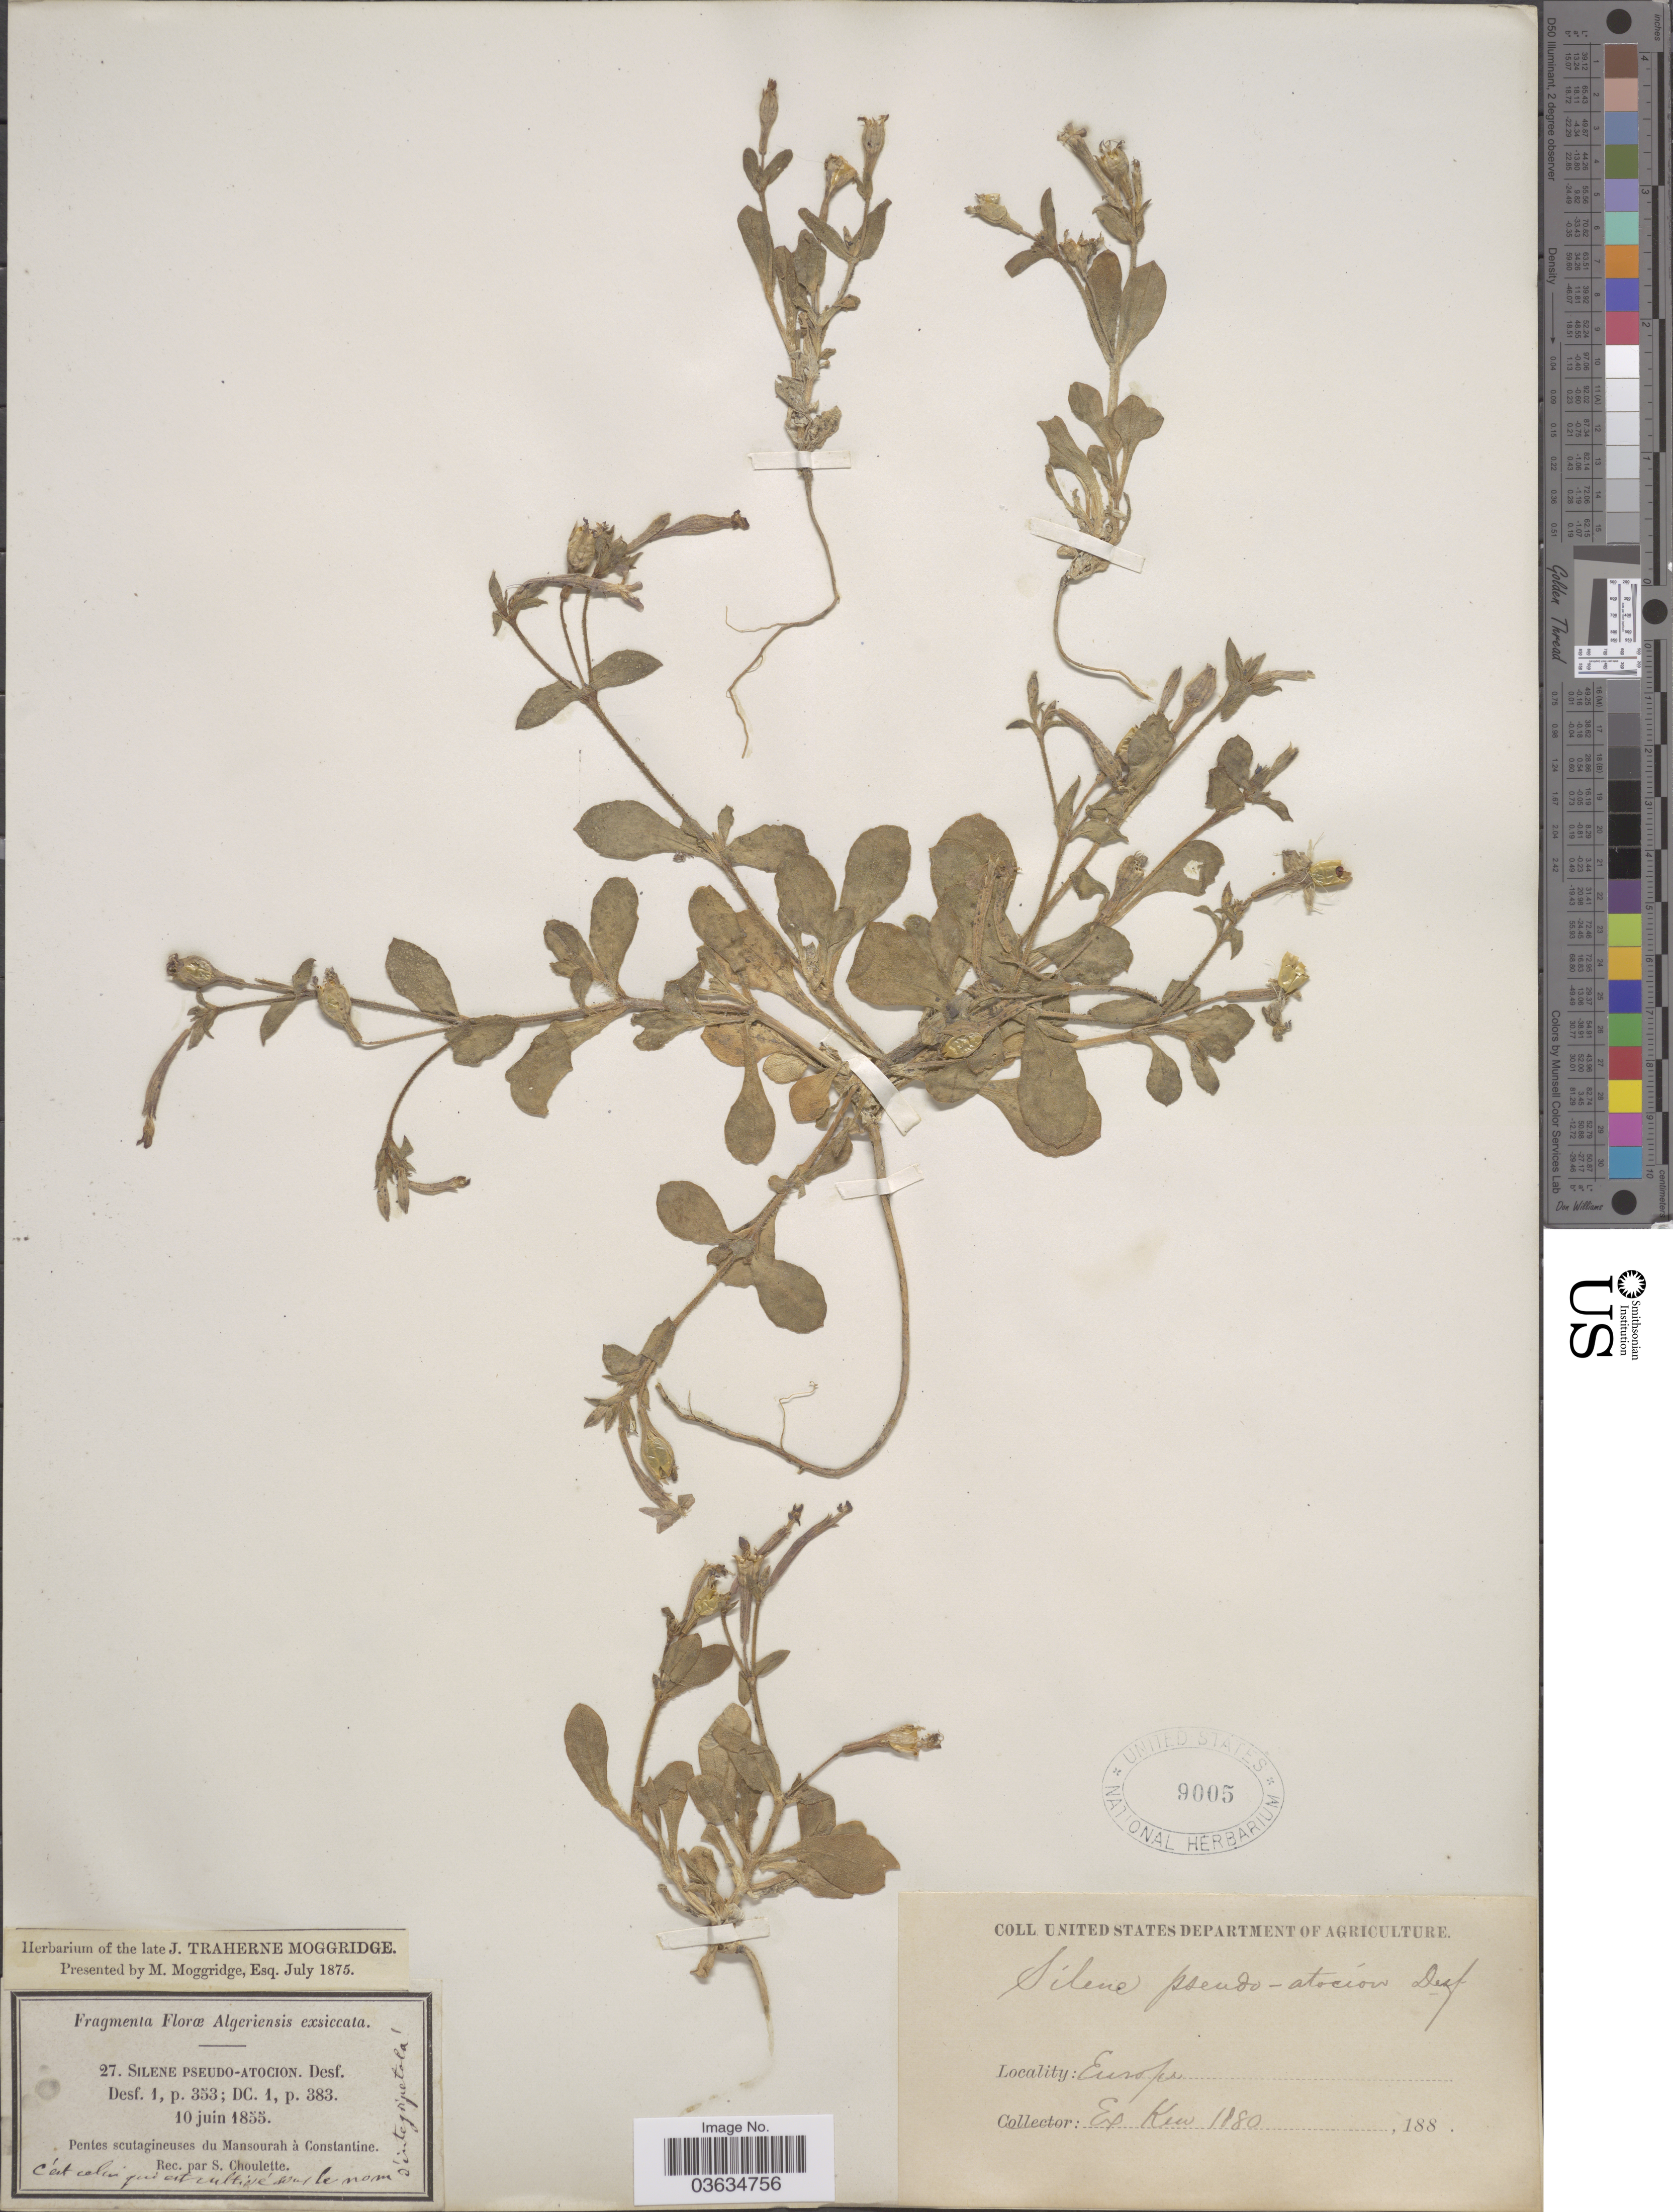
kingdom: Plantae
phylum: Tracheophyta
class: Magnoliopsida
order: Caryophyllales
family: Caryophyllaceae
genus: Silene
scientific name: Silene pseudoatocion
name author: Desf.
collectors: S. Choulette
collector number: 27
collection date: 1855-06-10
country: Algeria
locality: Algeriensis. Pentes scutagineuses du Mansourah à Constantine. Europe [unsure placement].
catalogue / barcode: US 9005